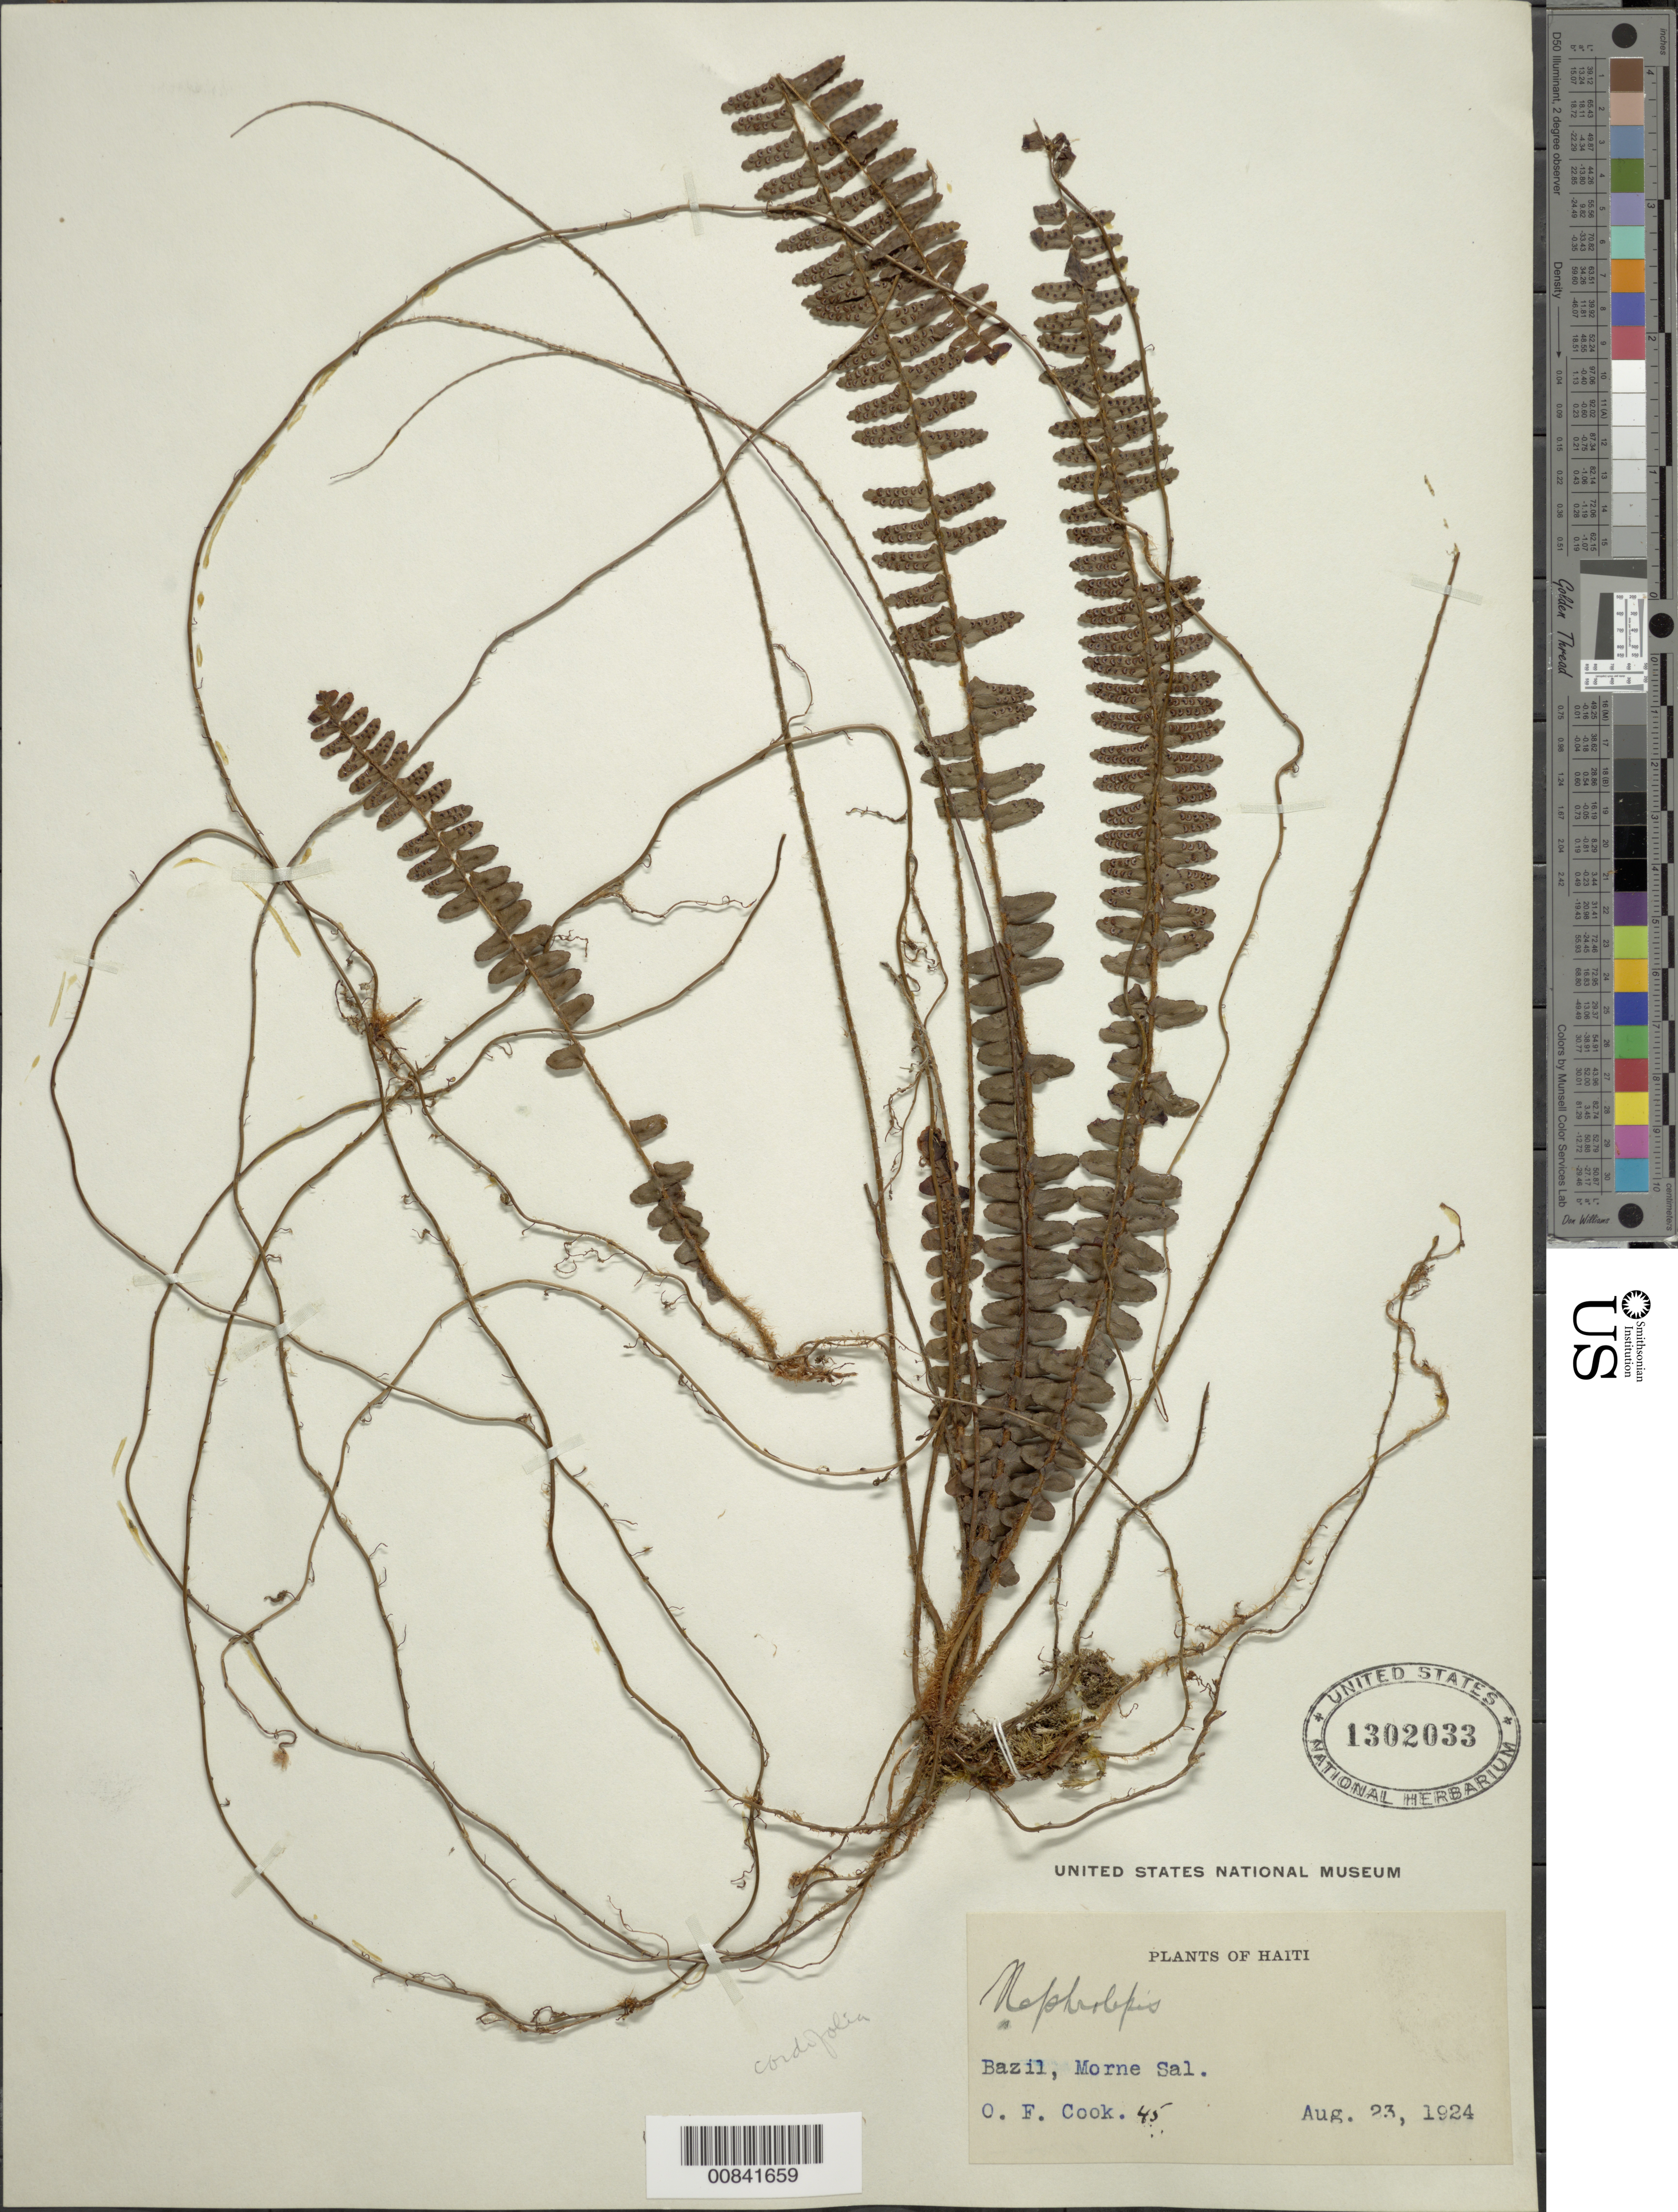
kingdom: Plantae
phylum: Tracheophyta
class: Polypodiopsida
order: Polypodiales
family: Nephrolepidaceae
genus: Nephrolepis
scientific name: Nephrolepis cordifolia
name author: (L.) C. Presl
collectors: O. F. Cook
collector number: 45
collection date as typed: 23 Aug 1924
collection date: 1924-08-23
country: Haiti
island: Hispaniola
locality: Bazil, Morne Sal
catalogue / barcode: US 1302033